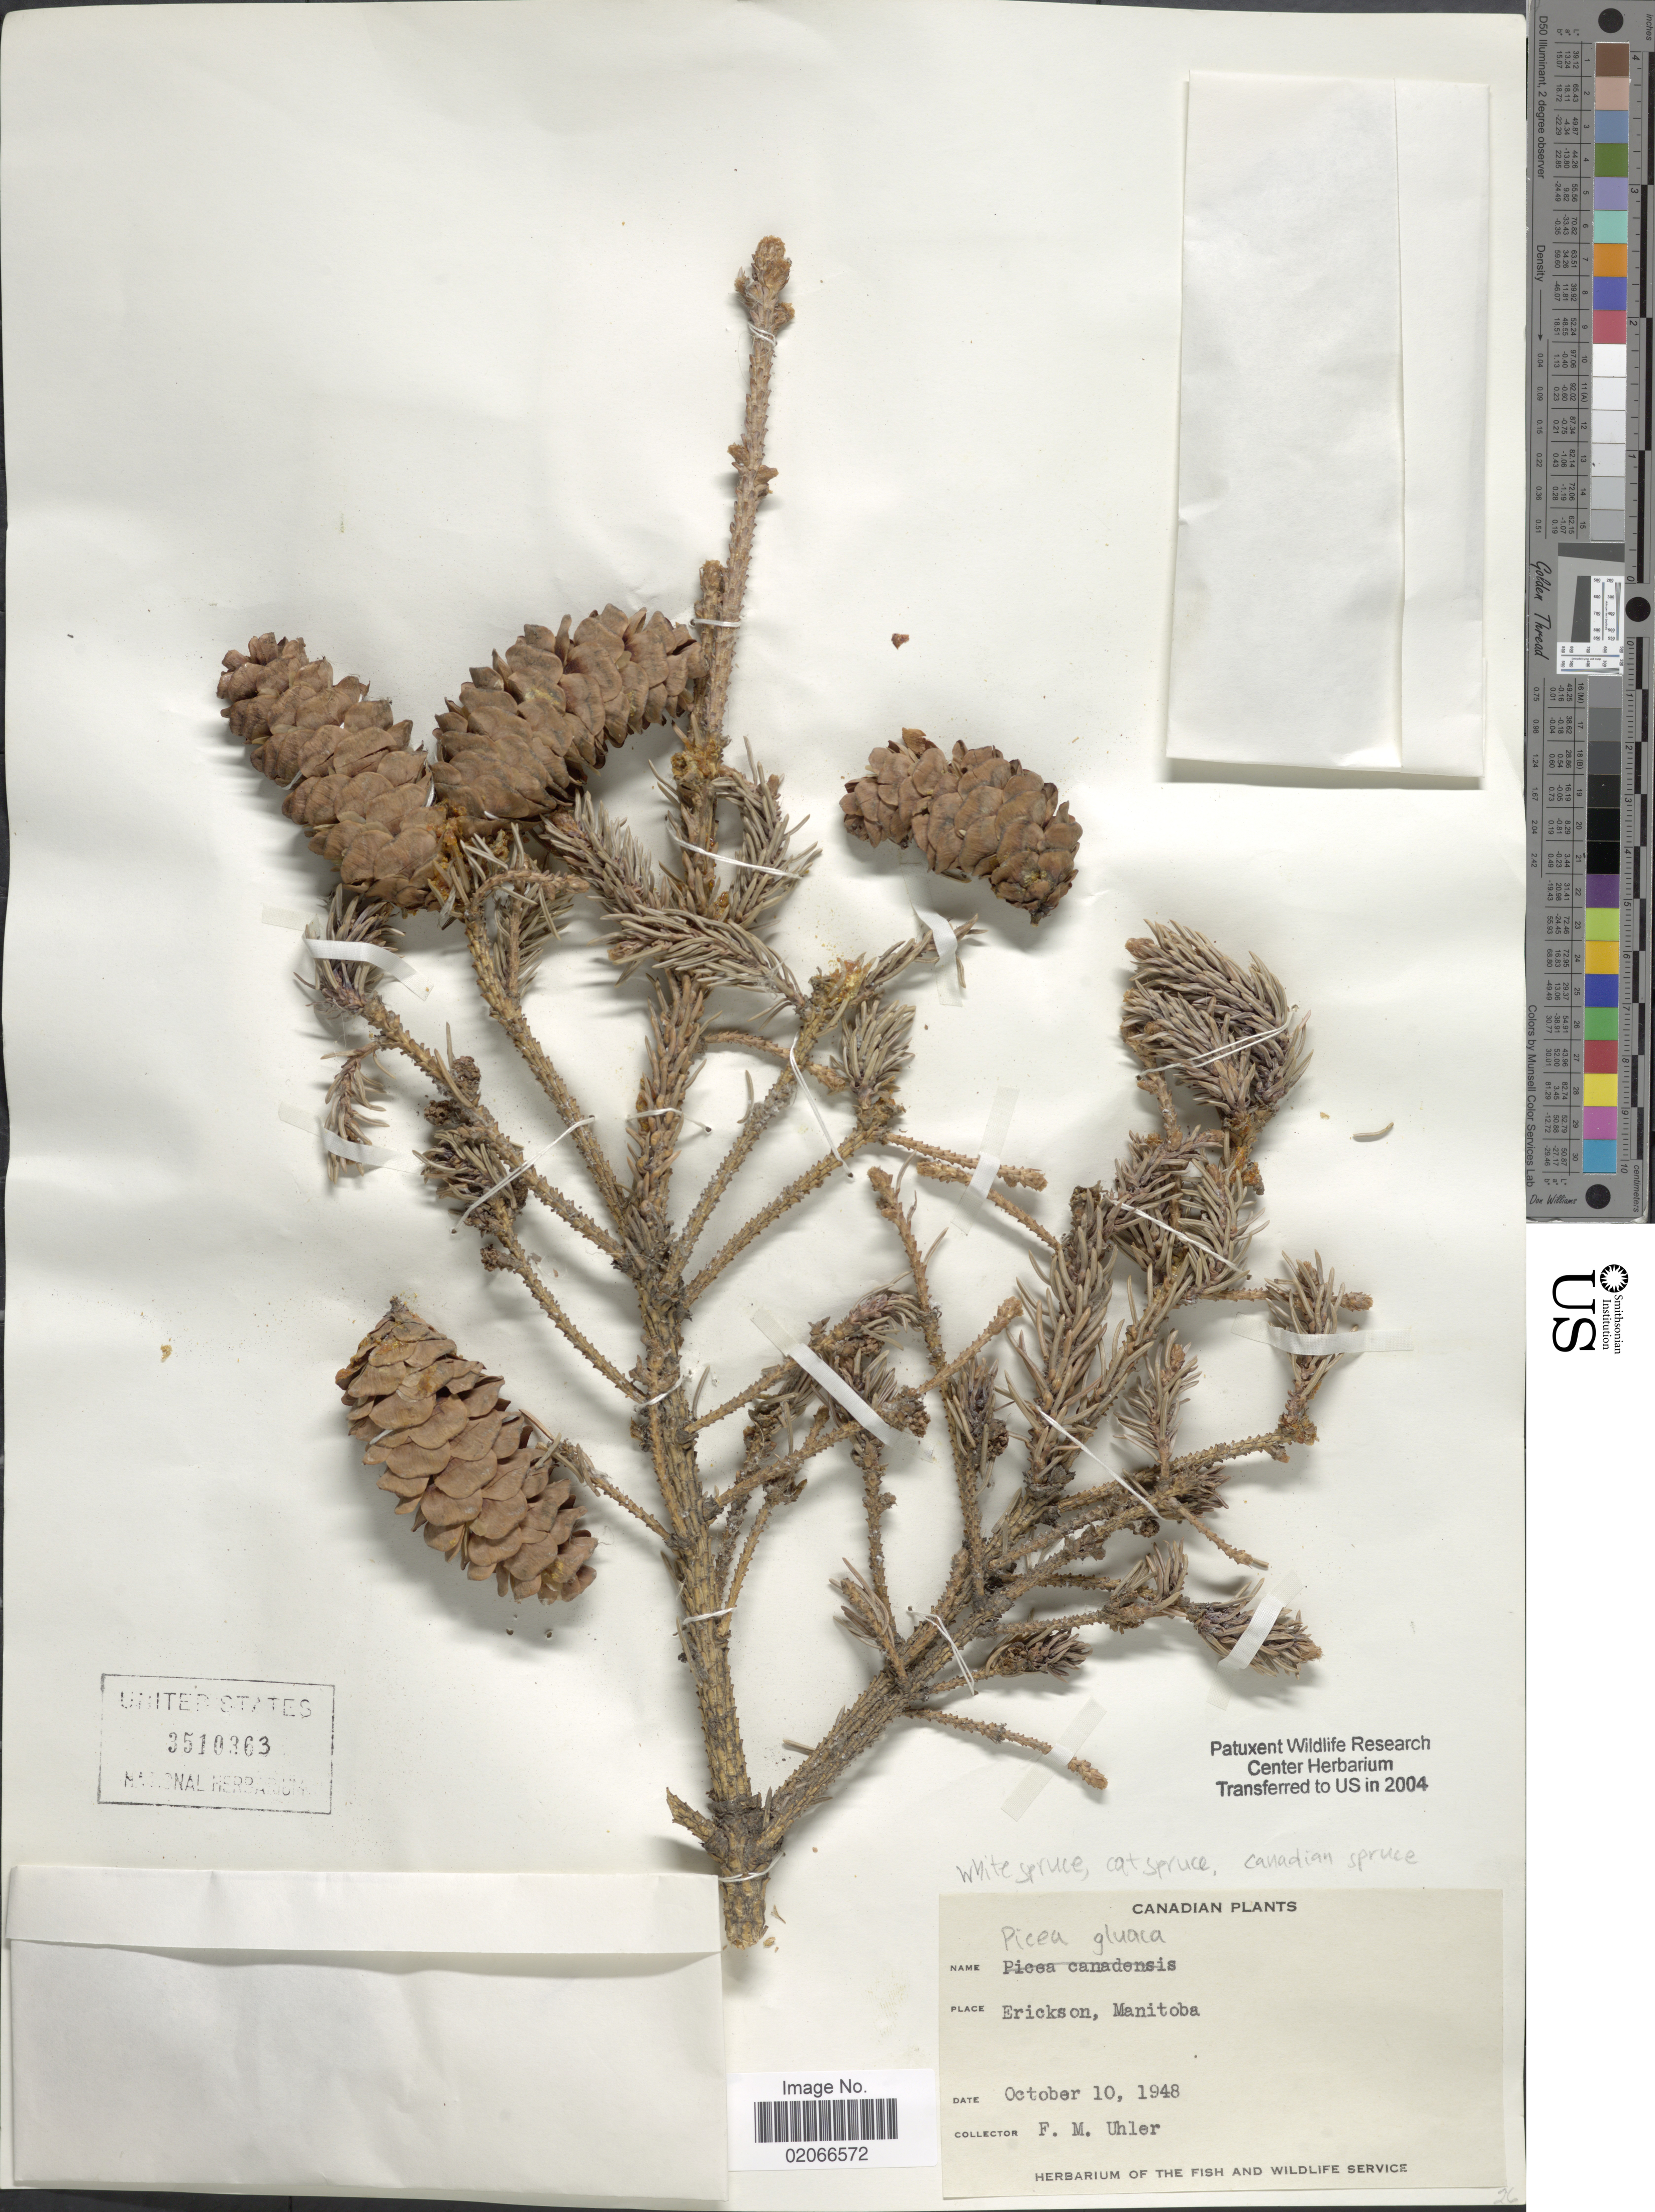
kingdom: Plantae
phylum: Tracheophyta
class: Pinopsida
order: Pinales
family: Pinaceae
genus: Picea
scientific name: Picea glauca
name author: (Moench) Voss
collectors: F. M. Uhler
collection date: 1948-10-10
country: Canada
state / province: Manitoba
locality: Erickson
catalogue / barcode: US 3510363